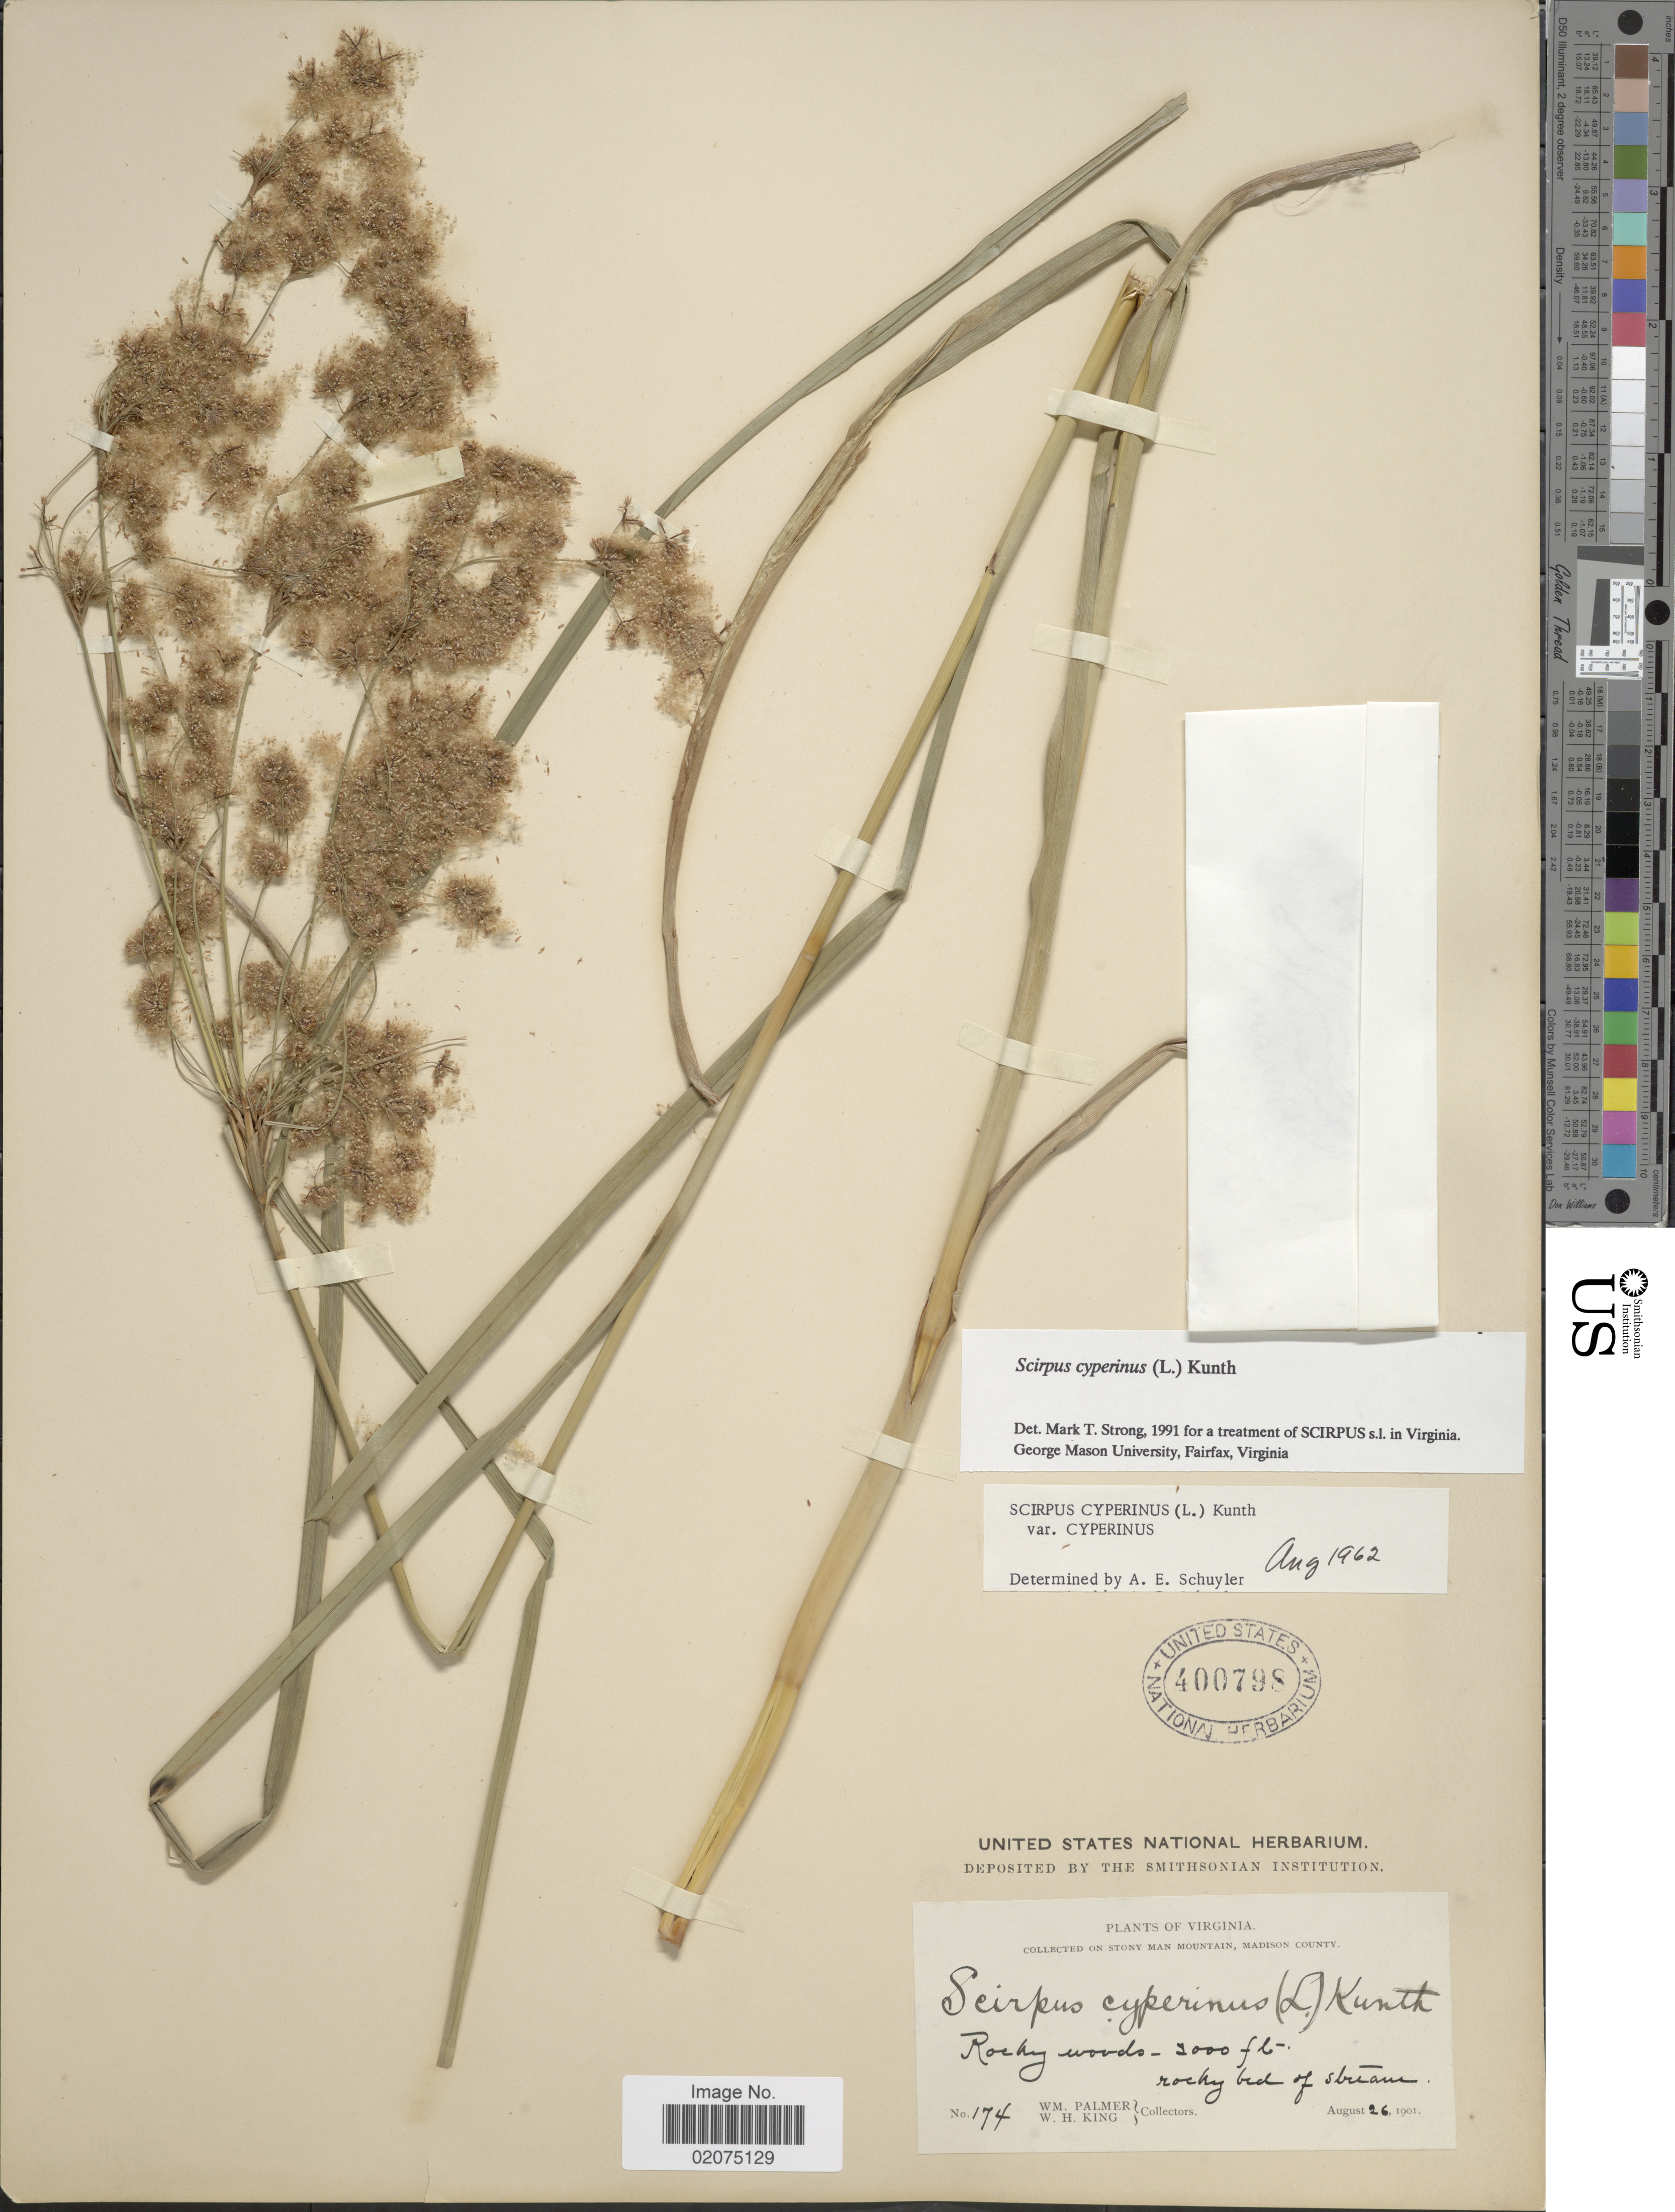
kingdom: Plantae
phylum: Tracheophyta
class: Liliopsida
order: Poales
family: Cyperaceae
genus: Scirpus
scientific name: Scirpus cyperinus (L.) Kunth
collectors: W. Palmer & W. H. King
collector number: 174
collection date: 1901-08-26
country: United States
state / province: Virginia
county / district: Madison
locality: Stony Man Mountain, Madison County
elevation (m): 914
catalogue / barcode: US 400798